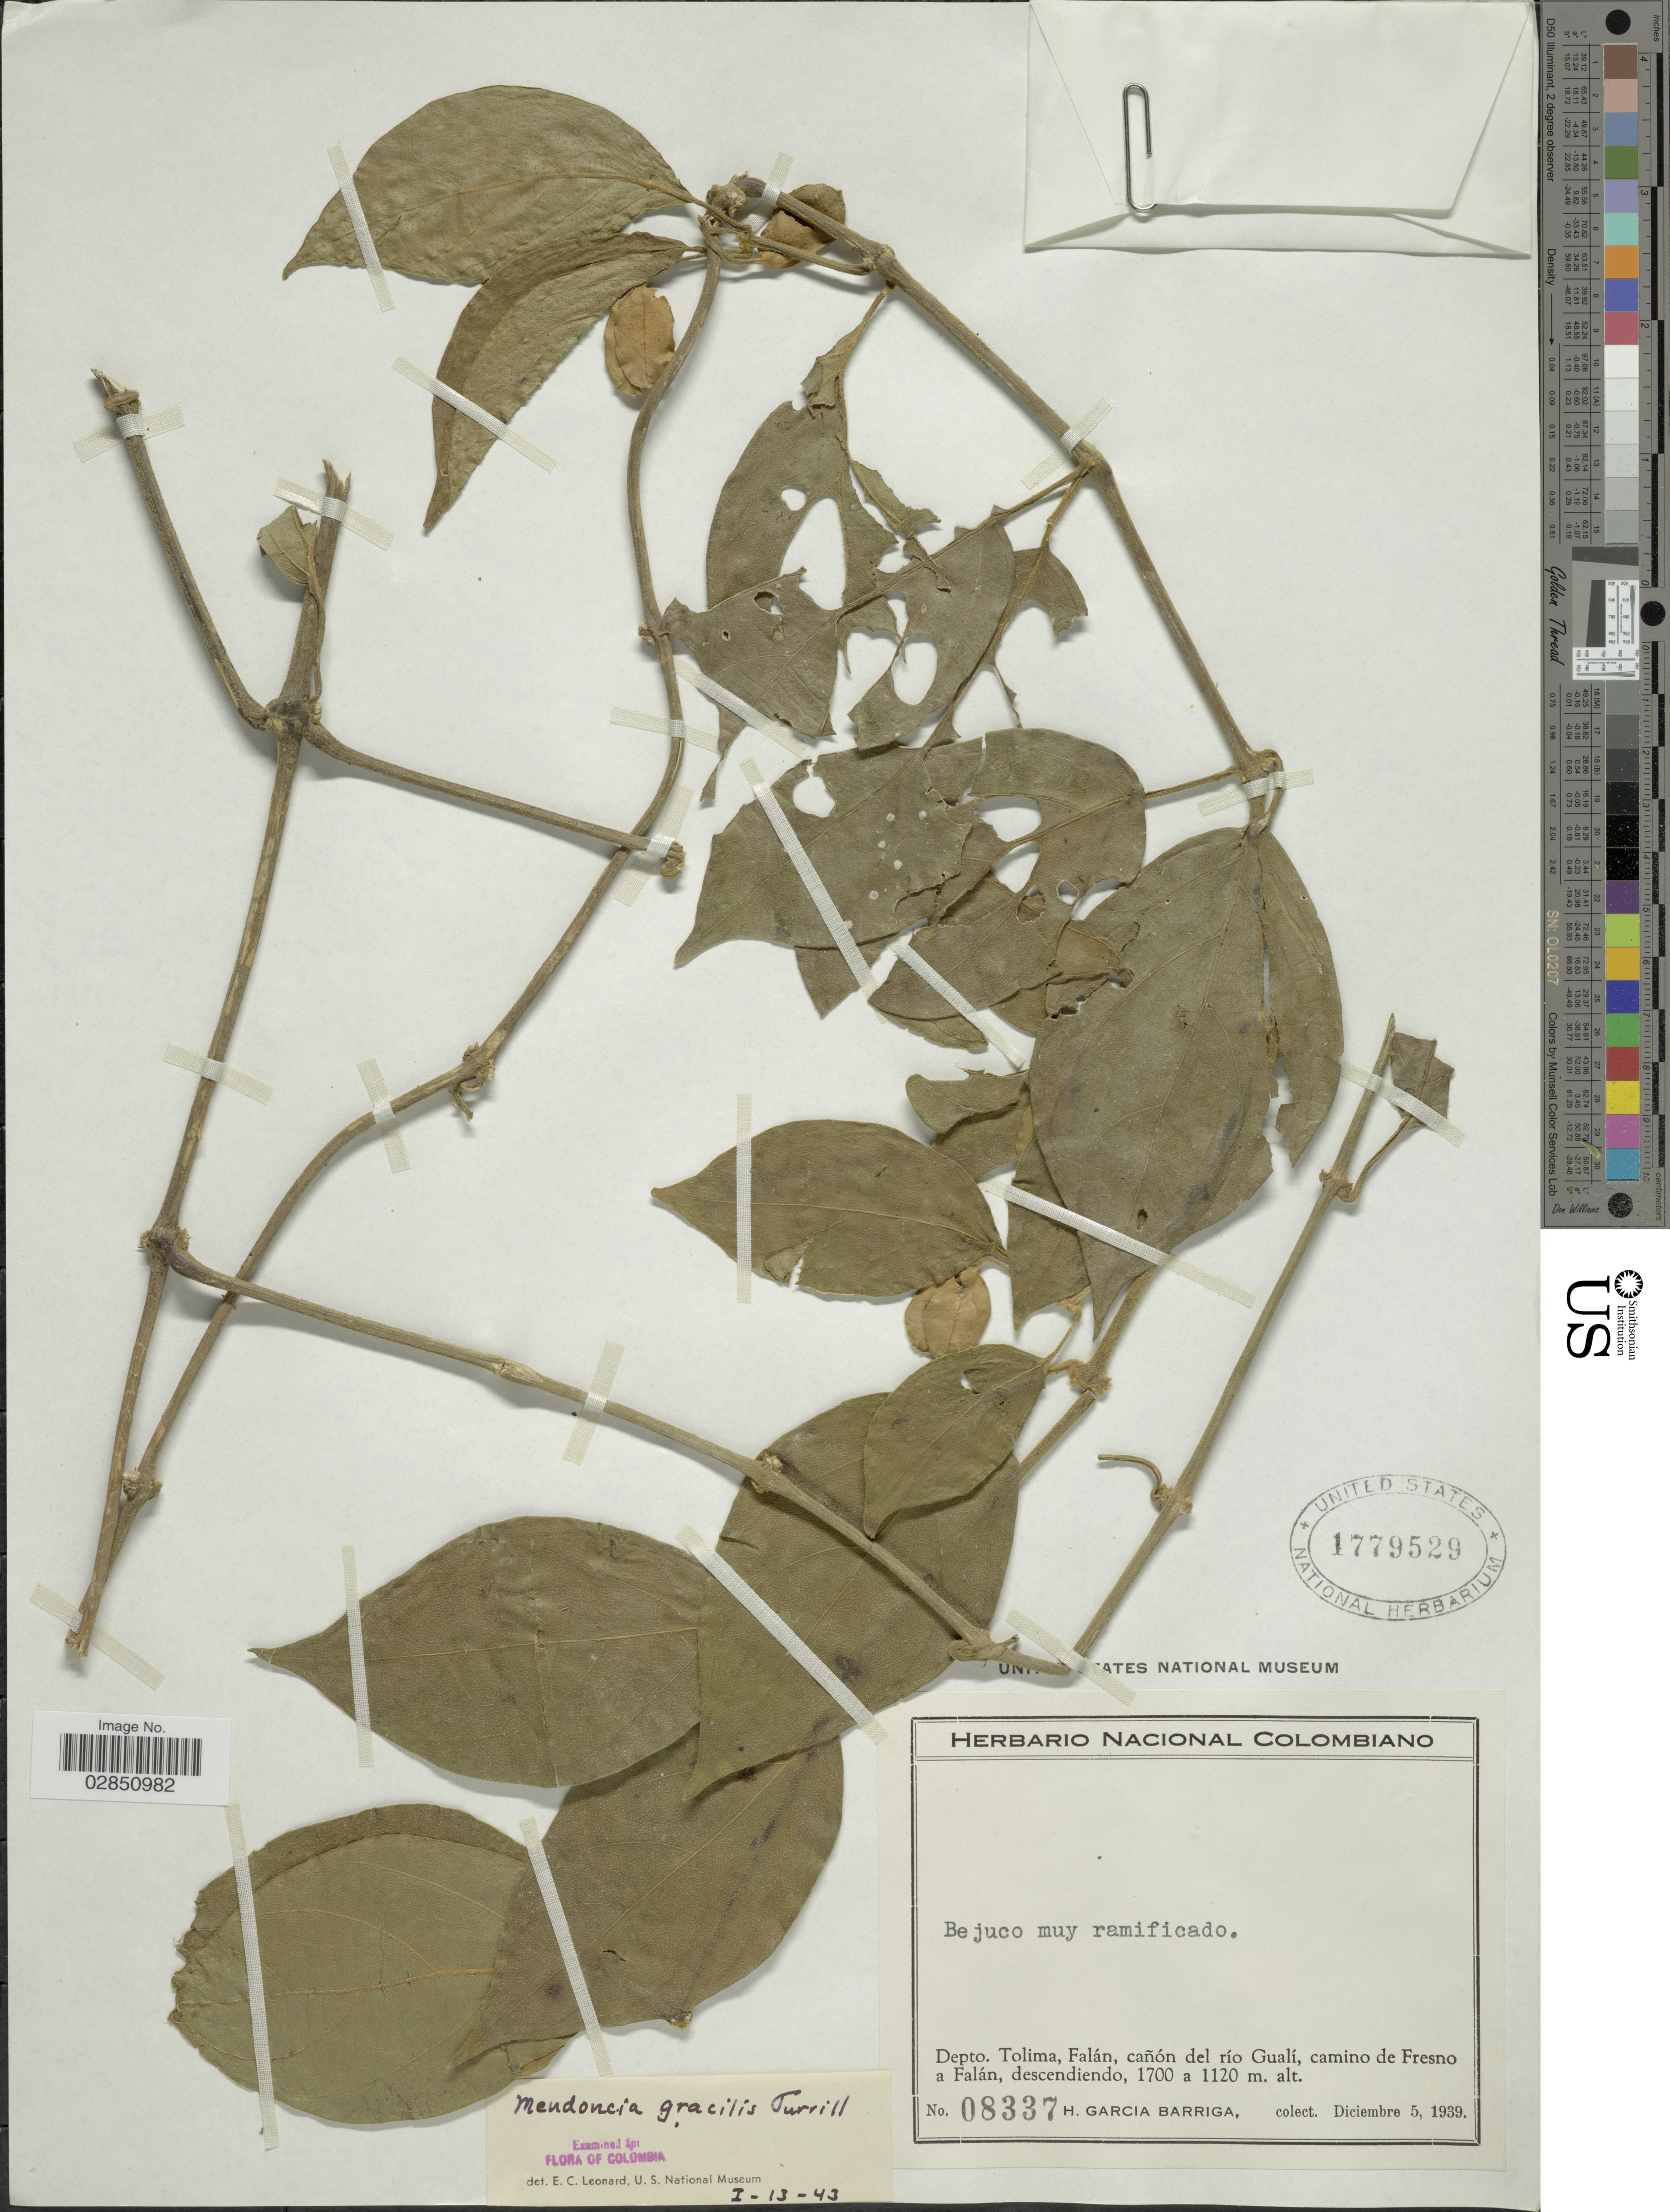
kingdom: Plantae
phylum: Tracheophyta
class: Magnoliopsida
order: Lamiales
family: Acanthaceae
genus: Mendoncia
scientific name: Mendoncia gracilis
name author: Turrill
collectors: H. García Barriga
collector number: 08337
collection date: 1939-12-05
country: Colombia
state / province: Tolima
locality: Depto. Tolima, Falán, cañón del río Gualí, camino de Fresno a Falán, descendiendo.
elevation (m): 1120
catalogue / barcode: US 1779529